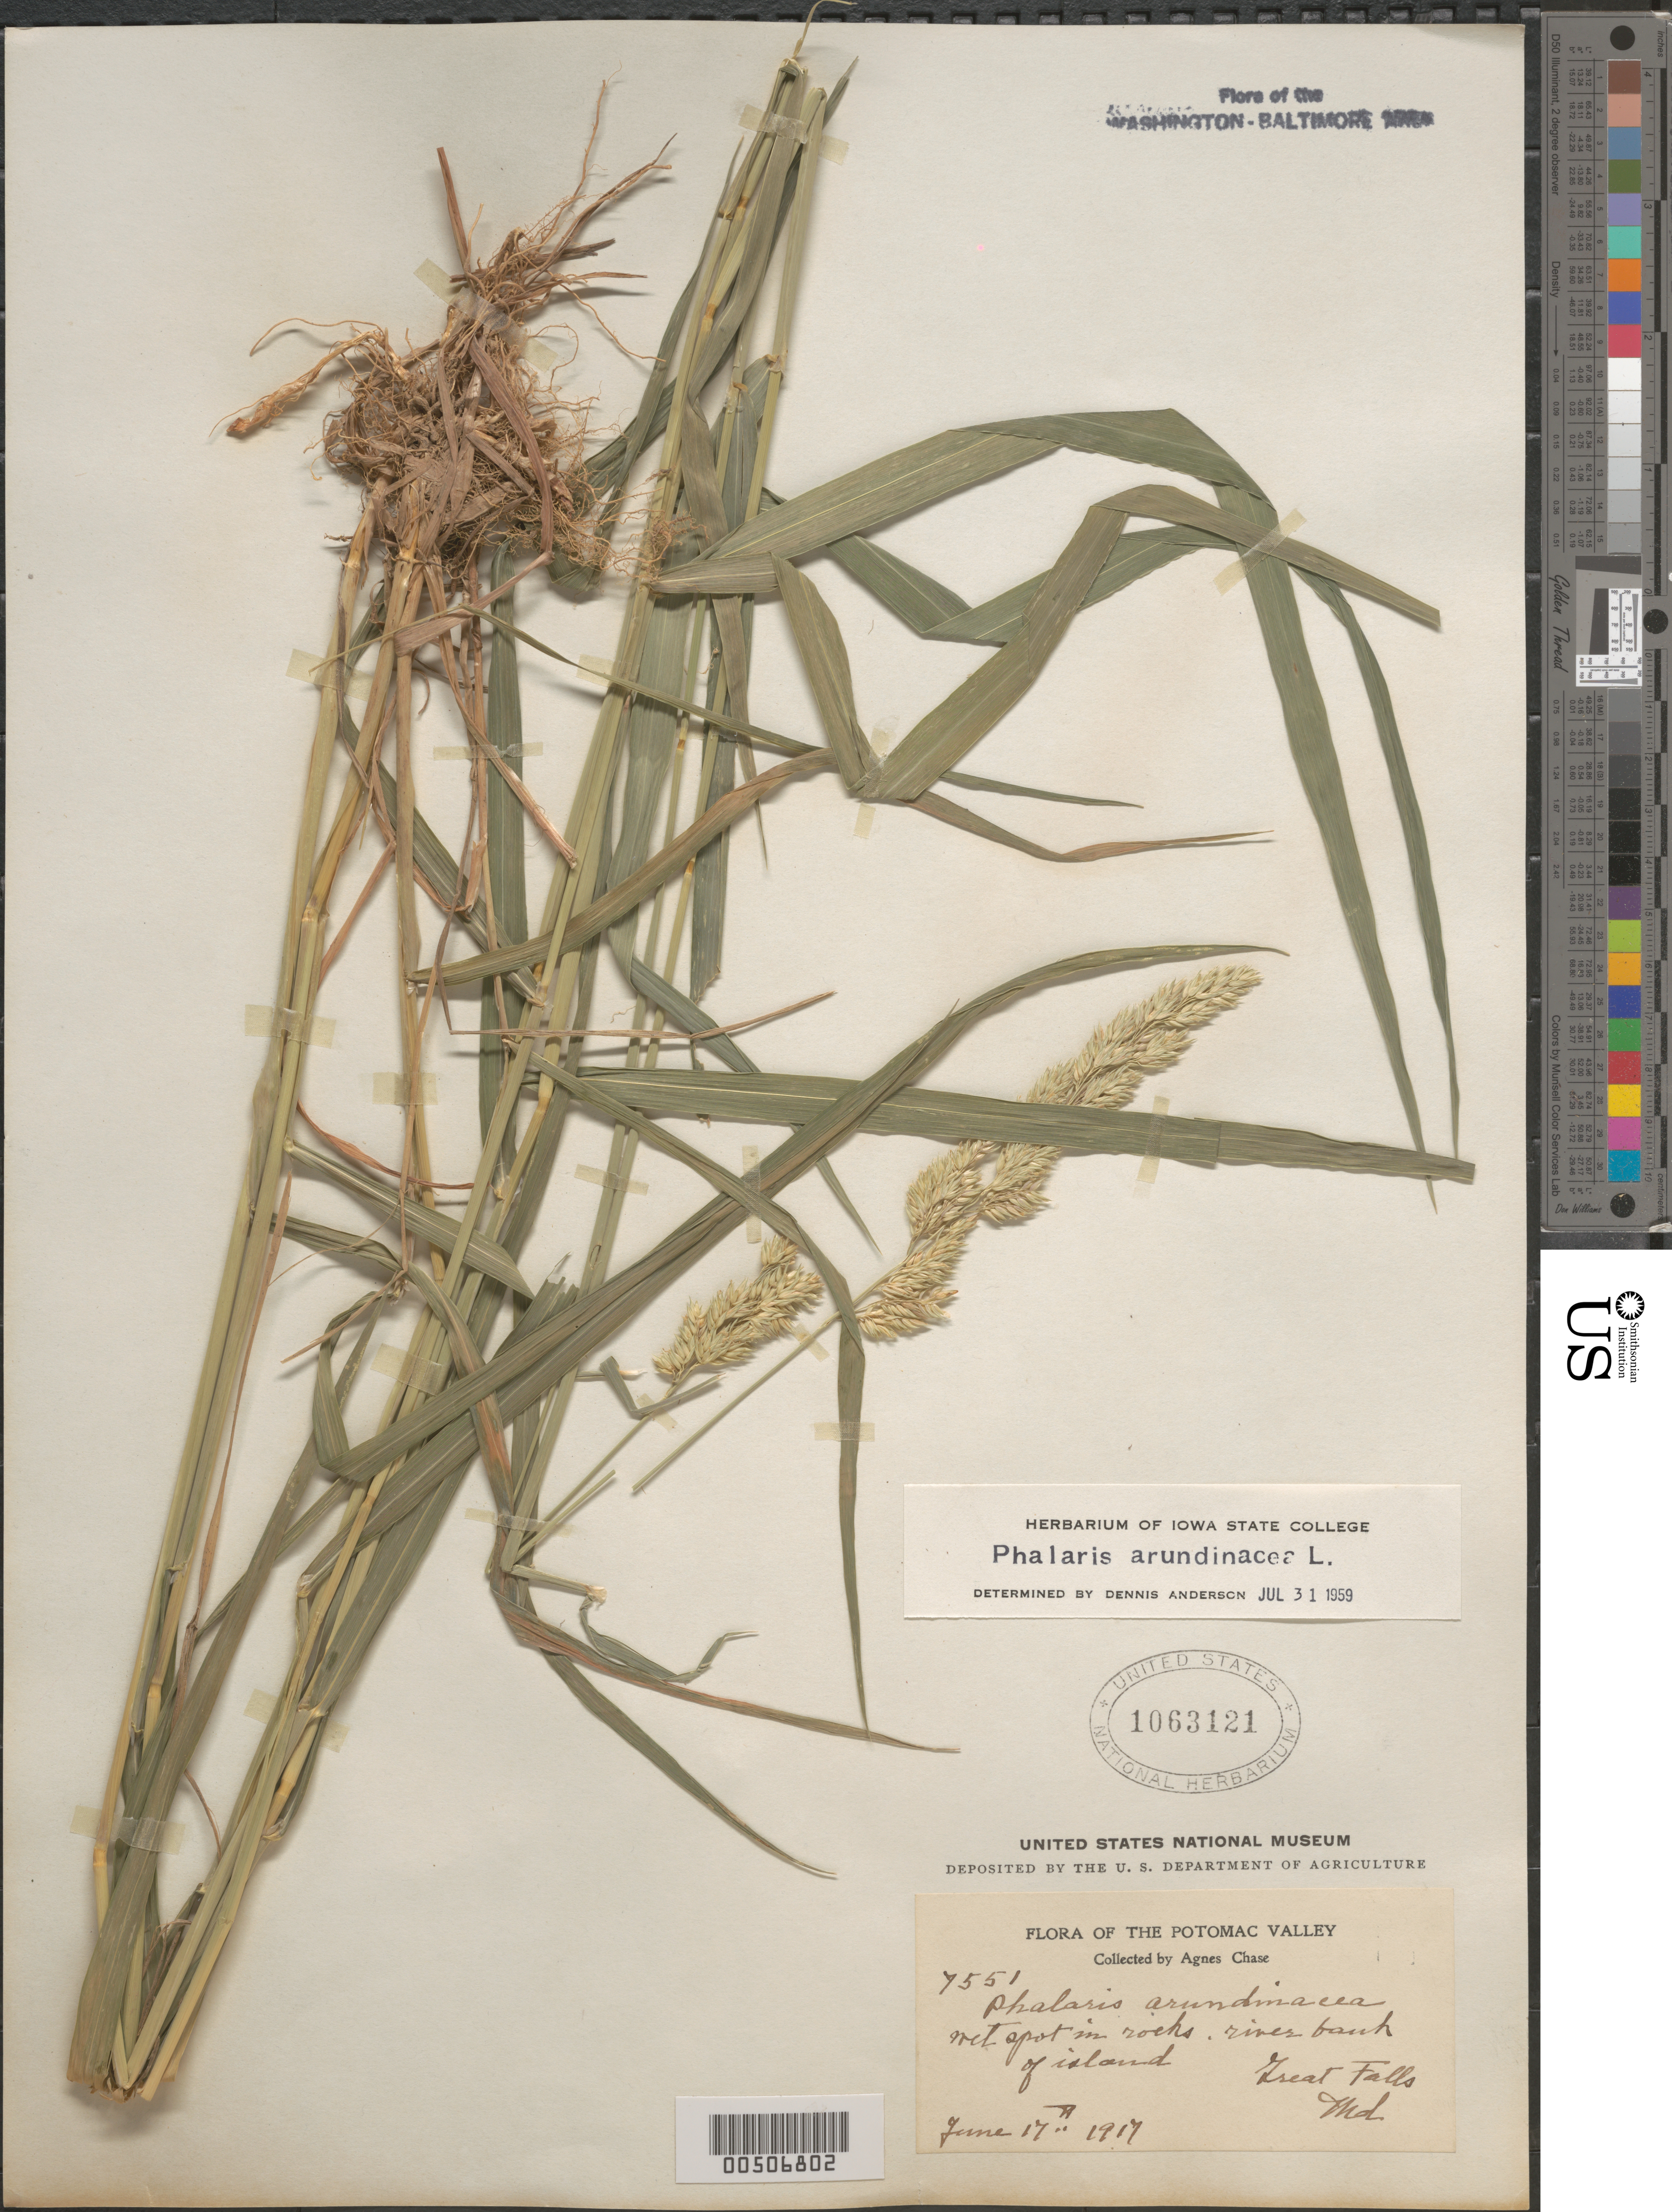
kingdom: Plantae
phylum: Tracheophyta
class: Liliopsida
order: Poales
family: Poaceae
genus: Phalaris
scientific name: Phalaris arundinacea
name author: L.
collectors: A. Chase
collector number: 7551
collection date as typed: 17 Jun 1917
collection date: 1917-06-17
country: United States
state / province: Maryland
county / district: Montgomery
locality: Great Falls of Maryland Campus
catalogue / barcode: US 1063121